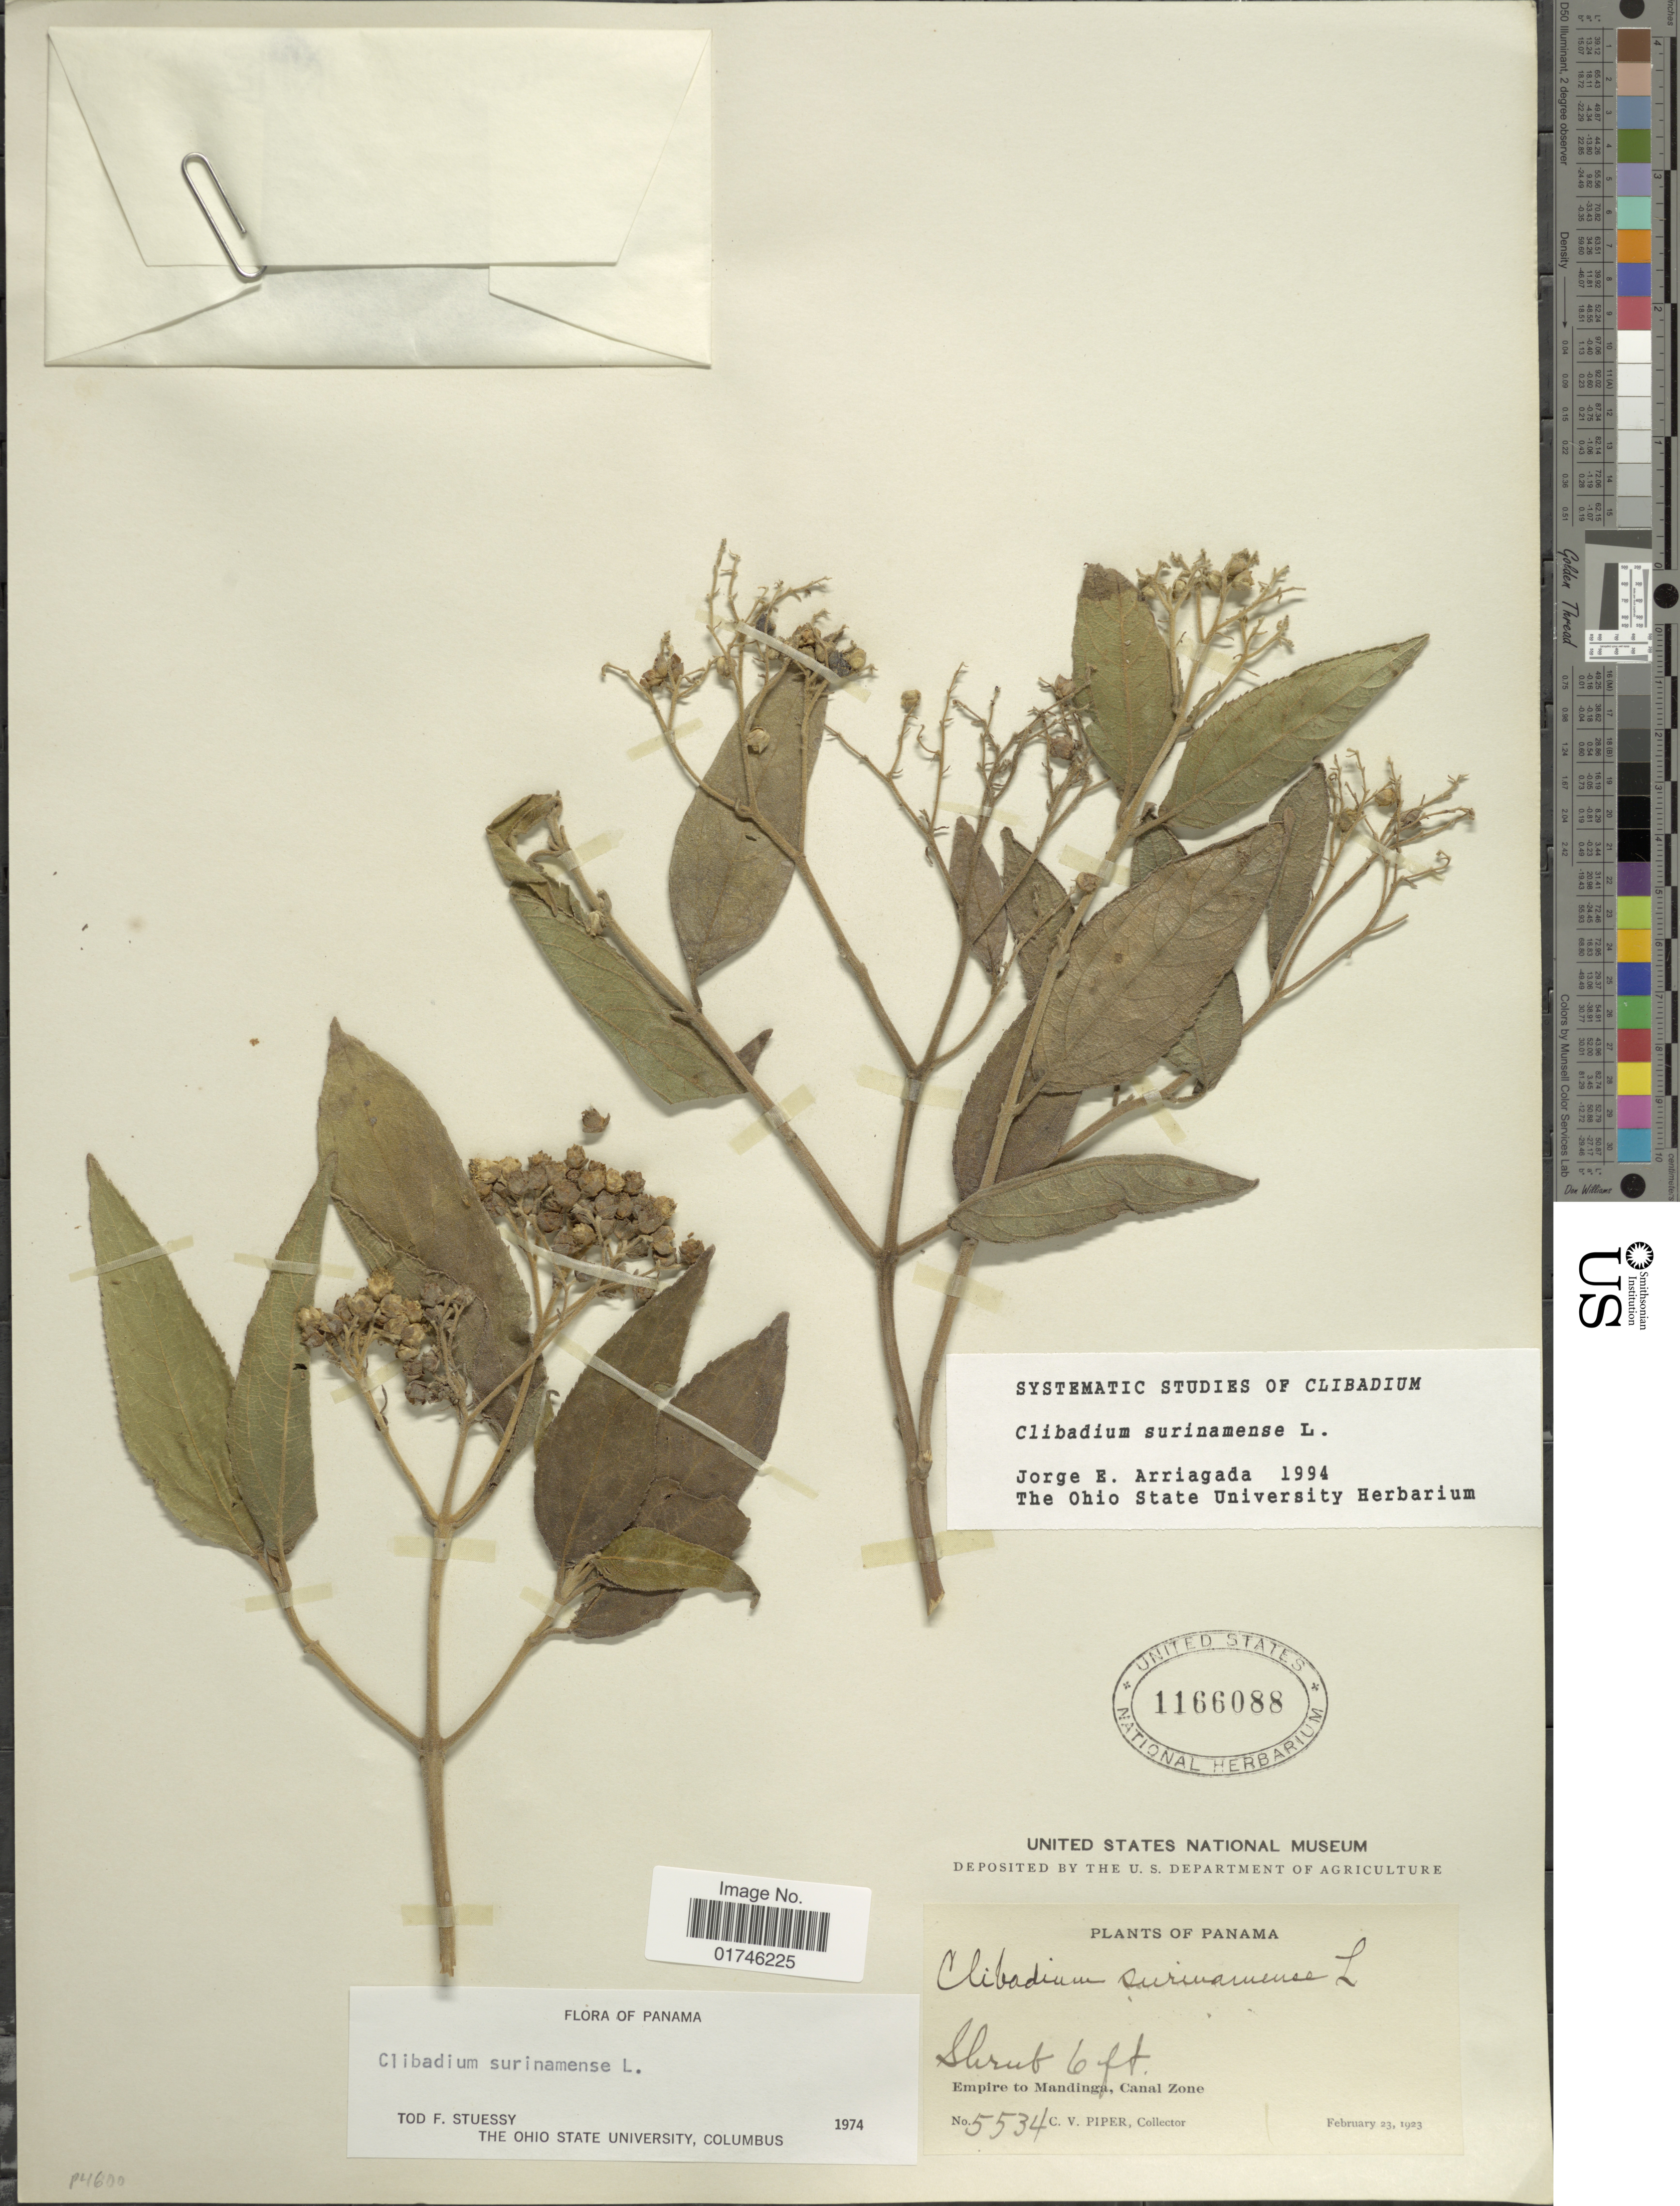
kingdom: Plantae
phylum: Tracheophyta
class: Magnoliopsida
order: Asterales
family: Asteraceae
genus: Clibadium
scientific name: Clibadium surinamense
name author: L.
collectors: C. V. Piper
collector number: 5534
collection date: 1923-02-23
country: Panama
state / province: Colón / Panamá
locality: Empire of Mandinga, Canal Zone.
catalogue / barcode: US 1166088